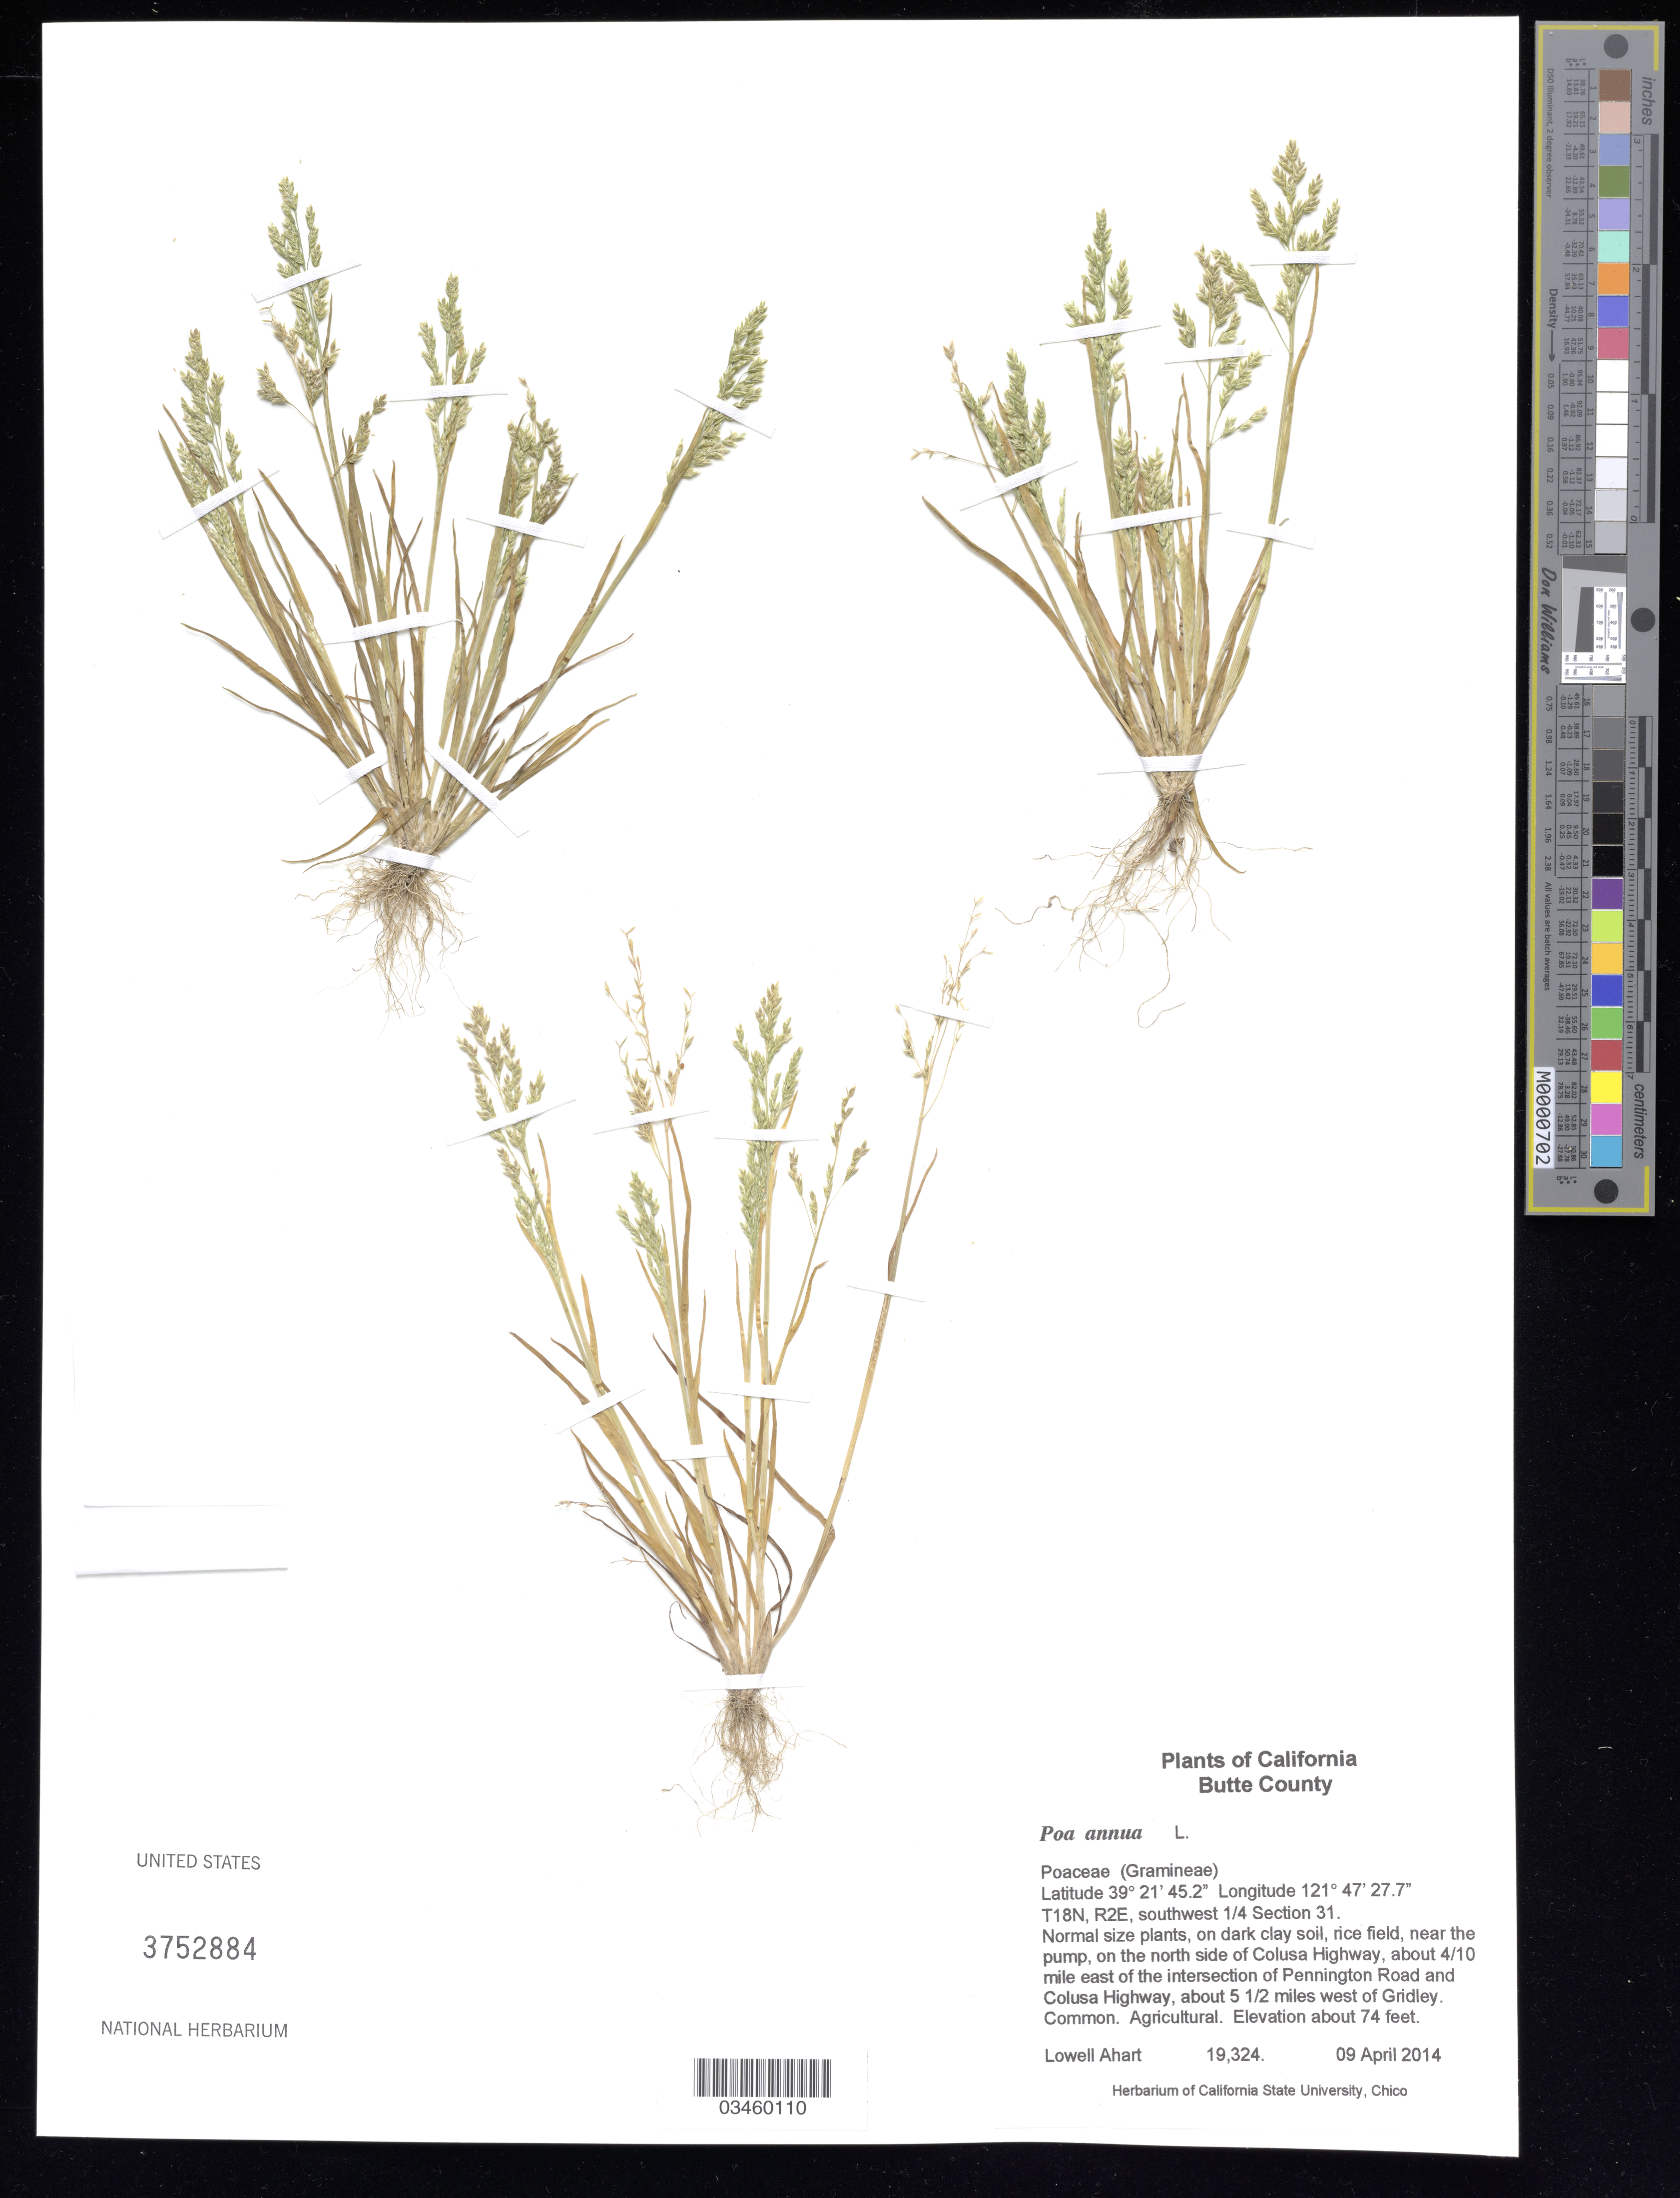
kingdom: Plantae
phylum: Tracheophyta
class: Liliopsida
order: Poales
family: Poaceae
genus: Poa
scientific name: Poa annua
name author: L.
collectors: L. Ahart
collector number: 19324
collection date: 2014-04-09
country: United States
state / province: California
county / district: Butte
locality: N side of Colusa Hwy, E of intersection of Pennington Road and Colusa Highway, about 5.5 miles west of Gridley.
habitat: Dark clay soil, rice field, near the pump.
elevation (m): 23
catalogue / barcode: US 3752884